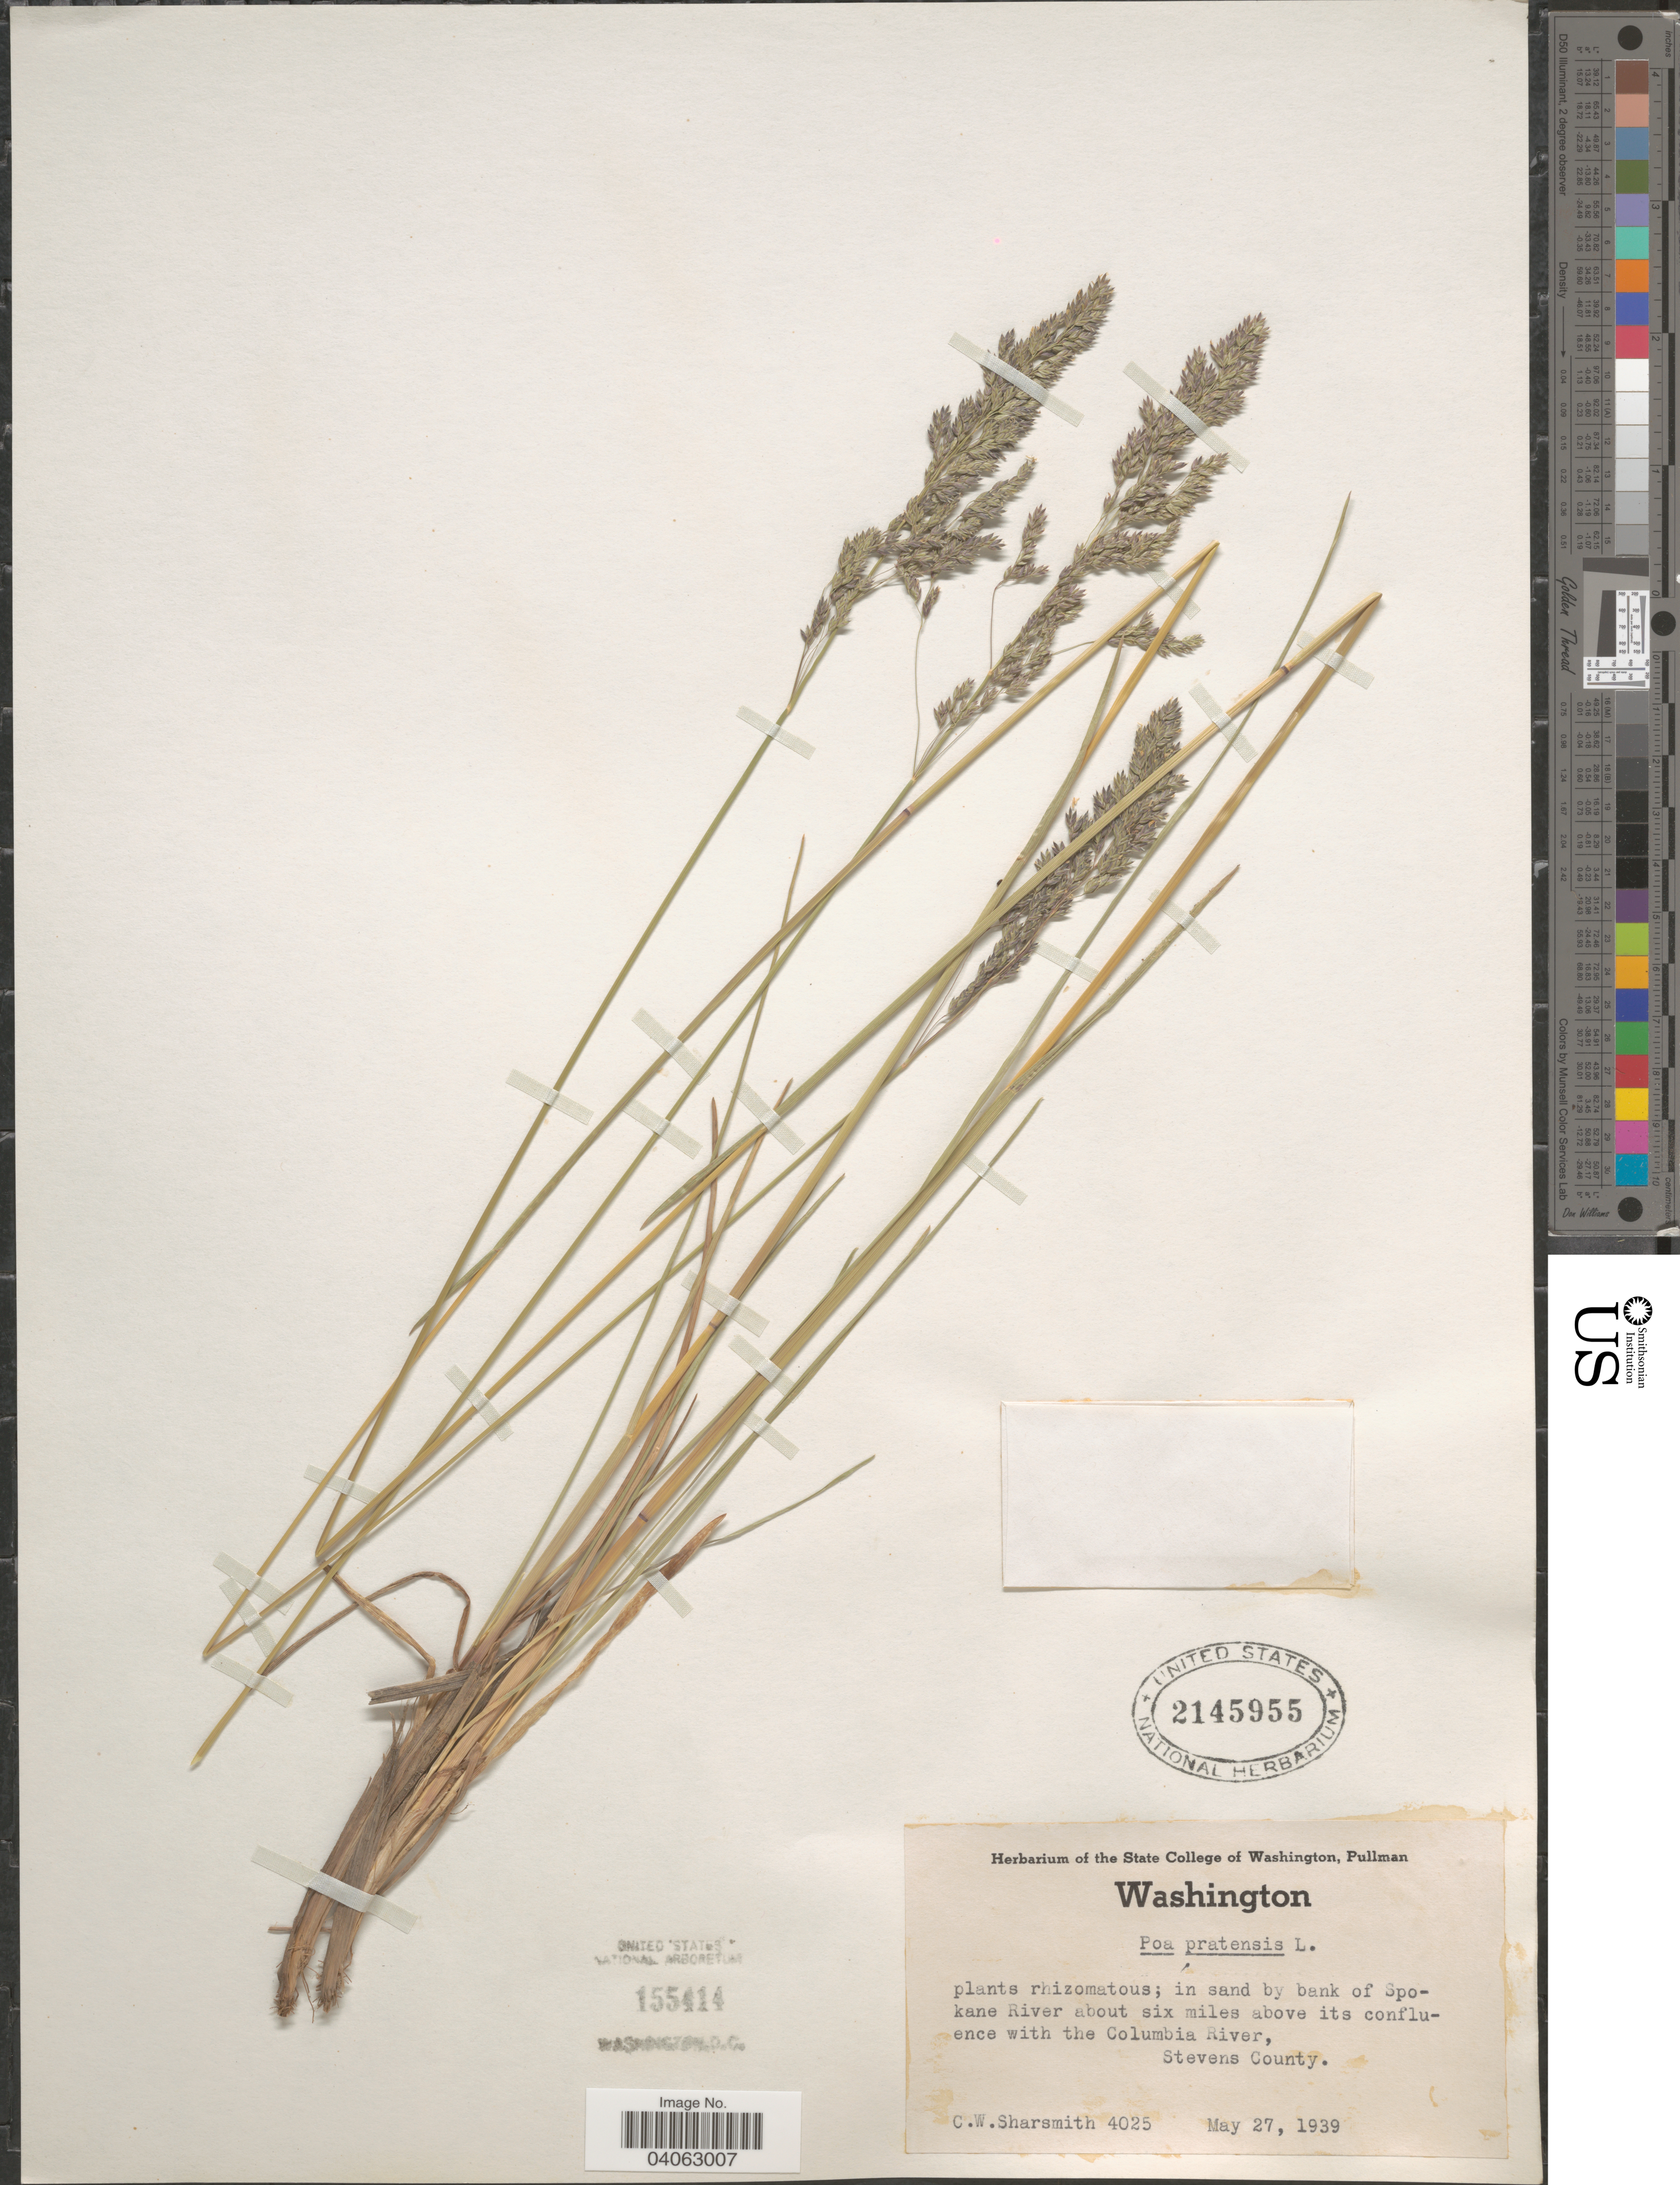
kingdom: Plantae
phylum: Tracheophyta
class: Liliopsida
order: Poales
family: Poaceae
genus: Poa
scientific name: Poa pratensis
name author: L.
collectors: C. Sharsmith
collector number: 4025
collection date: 1939-05-27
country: United States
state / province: Washington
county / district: Spokane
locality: Bank of Spokane River about six miles above its confluence with the Columbia River, Stevens County.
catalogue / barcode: US 2145955